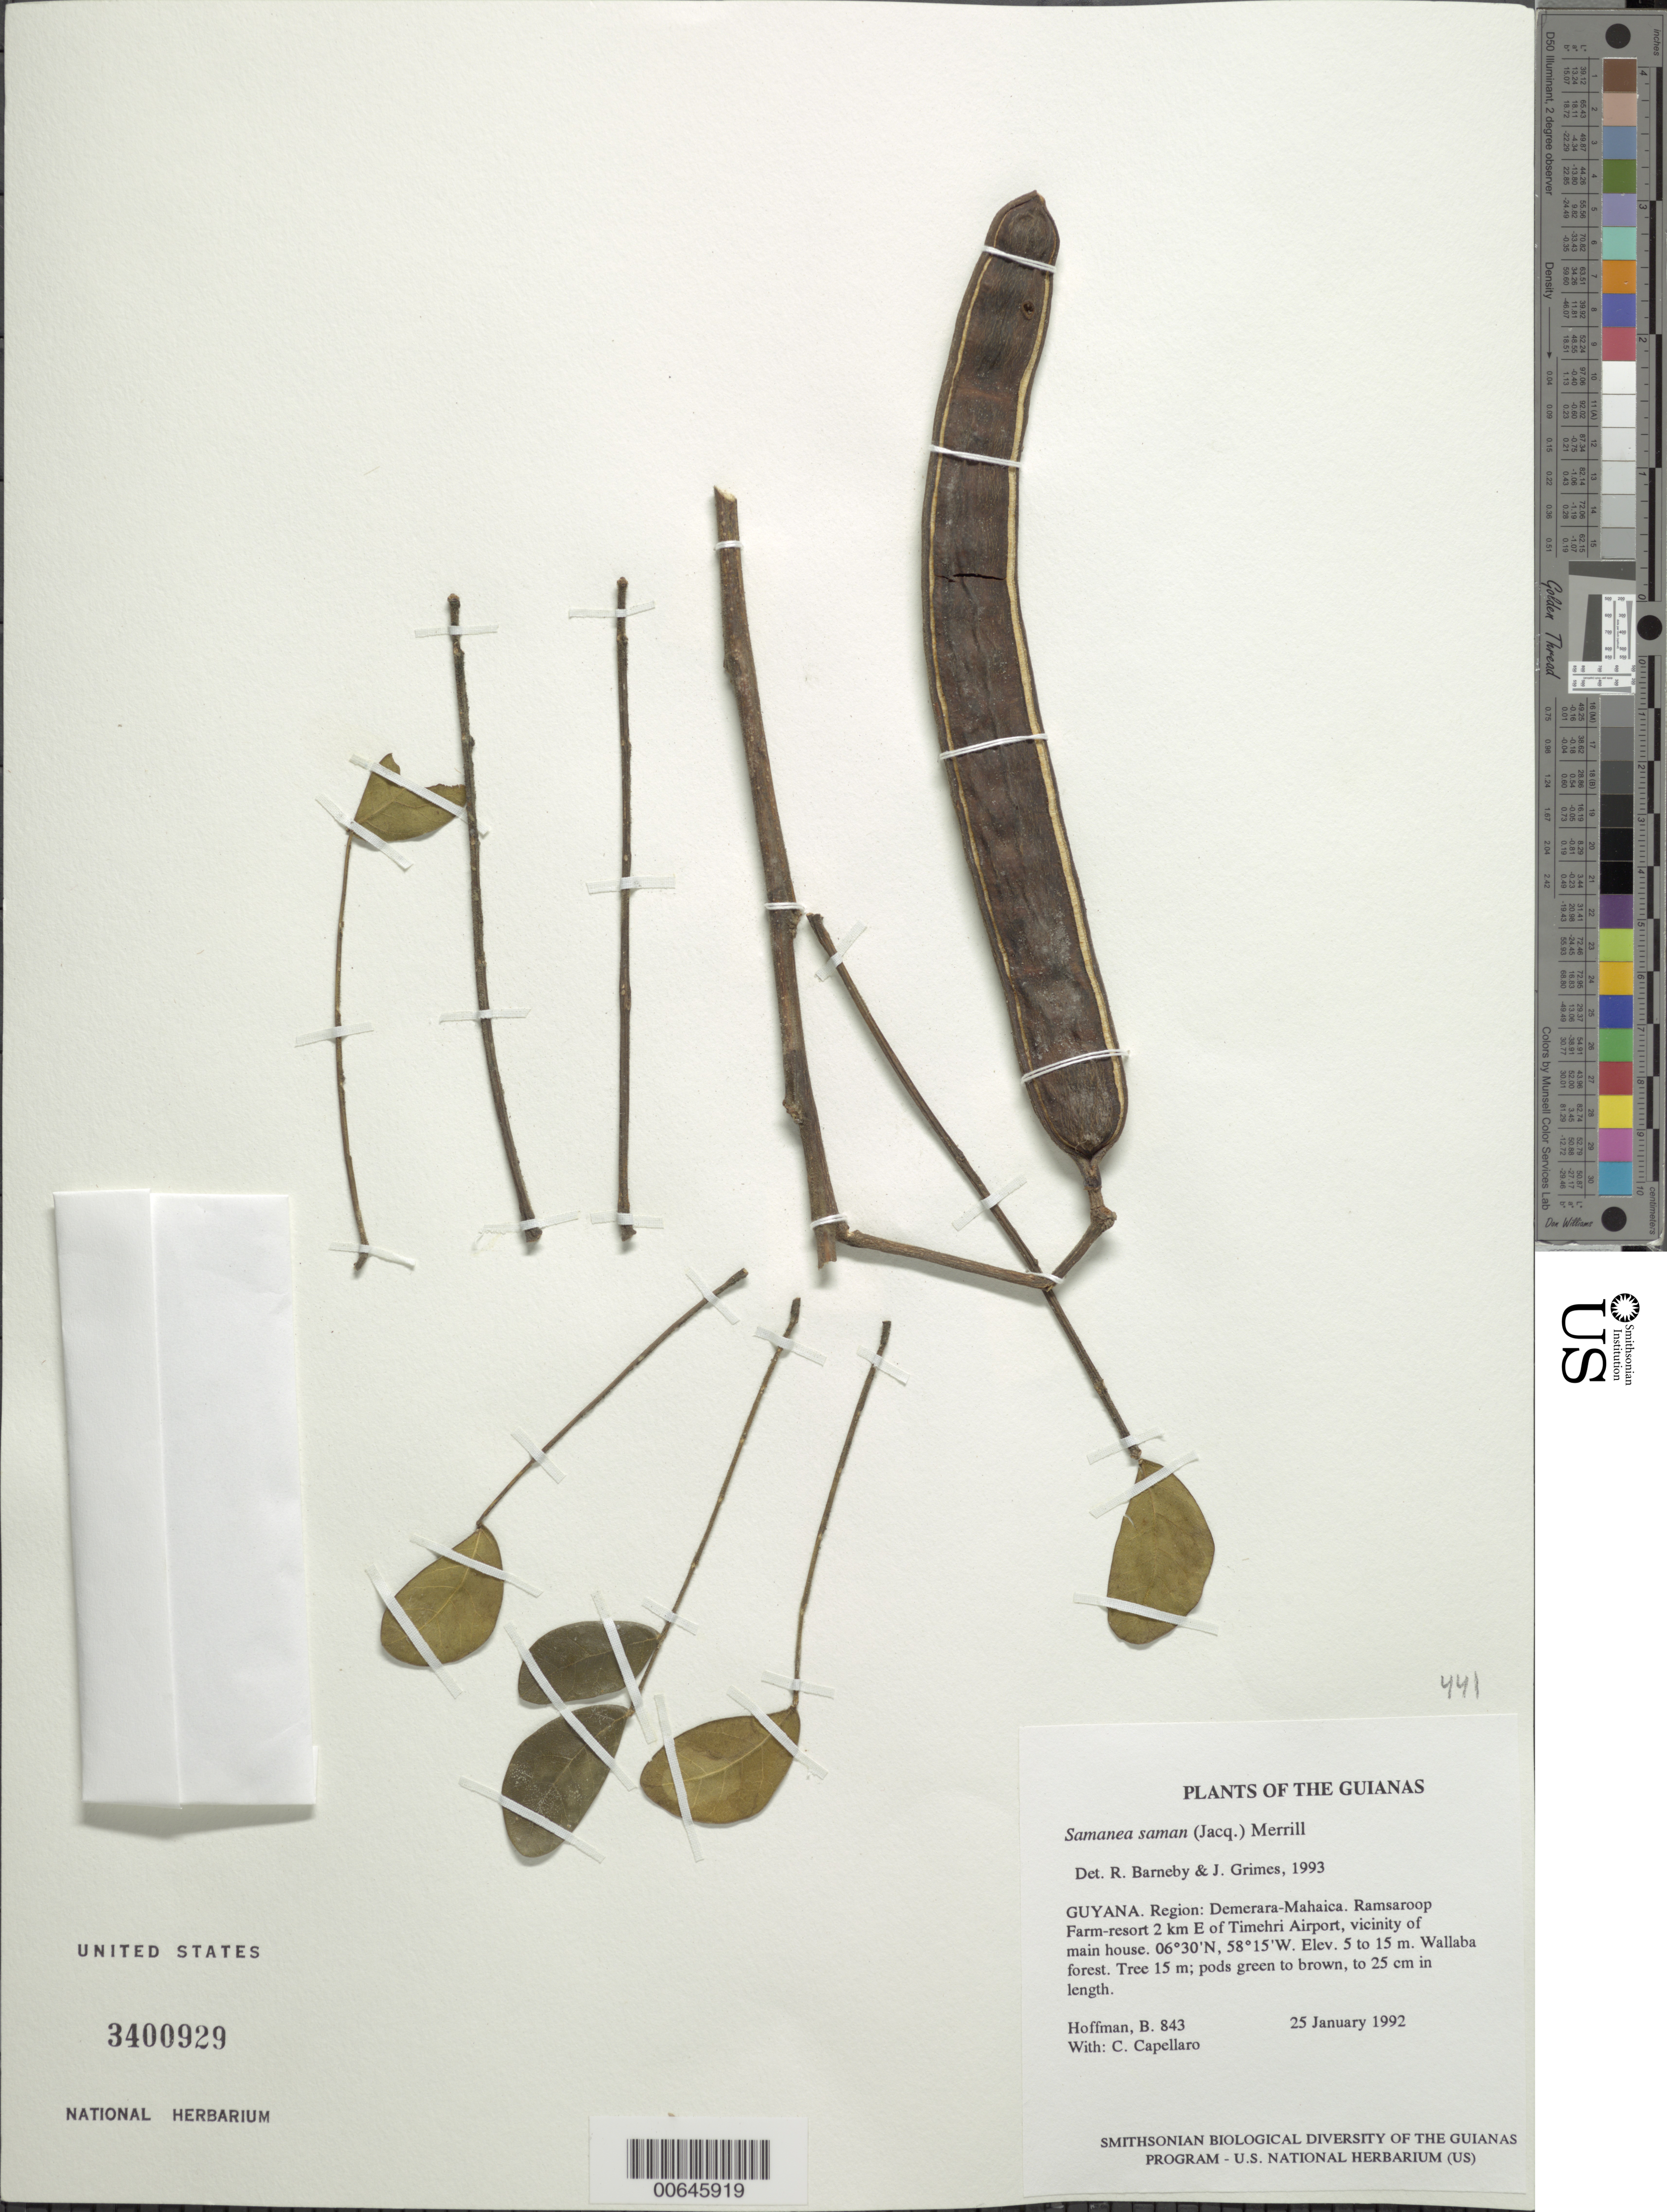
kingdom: Plantae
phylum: Tracheophyta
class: Magnoliopsida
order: Fabales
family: Fabaceae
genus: Samanea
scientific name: Samanea saman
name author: (Jacq.) Merr.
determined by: Barneby, R. C.; Grimes, J. W.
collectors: B. Hoffman & C. Capellaro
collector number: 843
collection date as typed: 25 January 1992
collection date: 1992-01-25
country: Guyana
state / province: Demerara-Mahaica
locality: Ramsaroop Farm-resort 2 km E of Timehri Airport, vicinity of main house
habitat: Wallaba forest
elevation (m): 5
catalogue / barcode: US 3400929